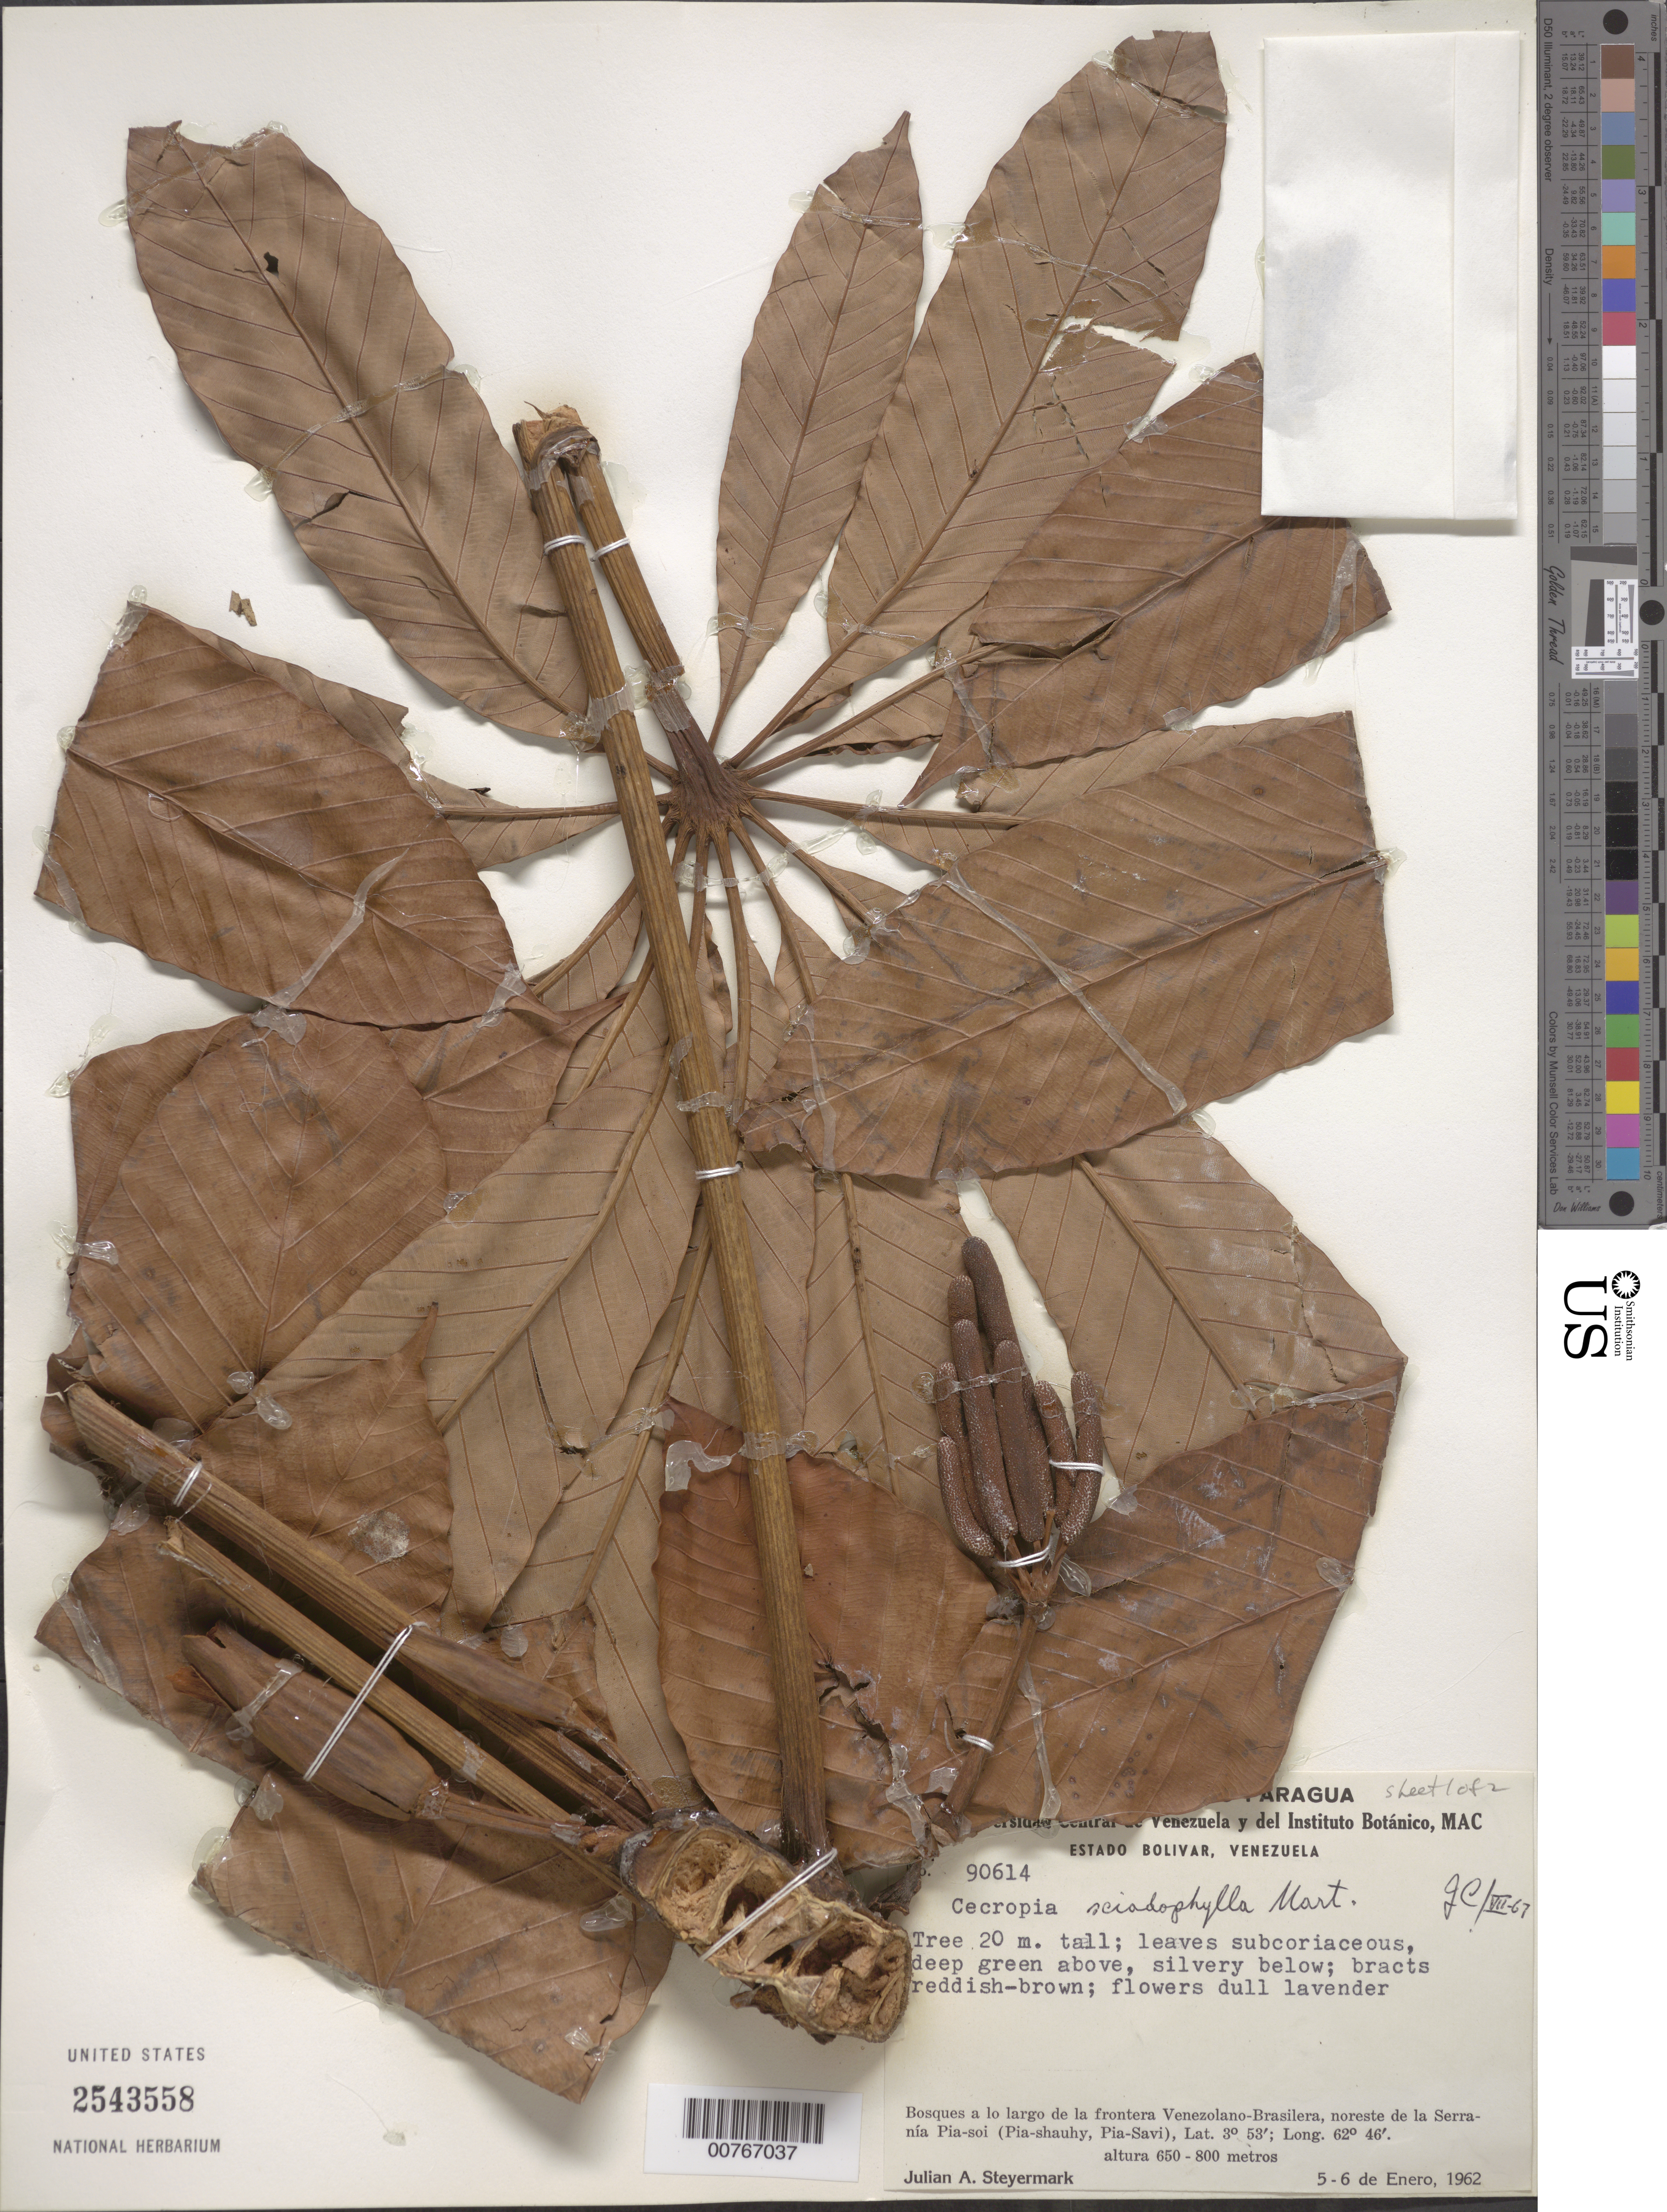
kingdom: Plantae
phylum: Tracheophyta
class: Magnoliopsida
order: Rosales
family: Urticaceae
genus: Cecropia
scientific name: Cecropia sciadophylla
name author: Mart.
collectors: J. Steyermark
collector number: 90614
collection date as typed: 5-Jan-62 to 6-Jan-62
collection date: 1962-01-05/1962-01-06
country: Venezuela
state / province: Bolívar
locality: Serranía Pia-soi (Pia-shauhy, Pia-Savi), NE of; on Venezuela-Brazil border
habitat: Bosques a lo largo de la frontera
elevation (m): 650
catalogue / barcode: US 2543558